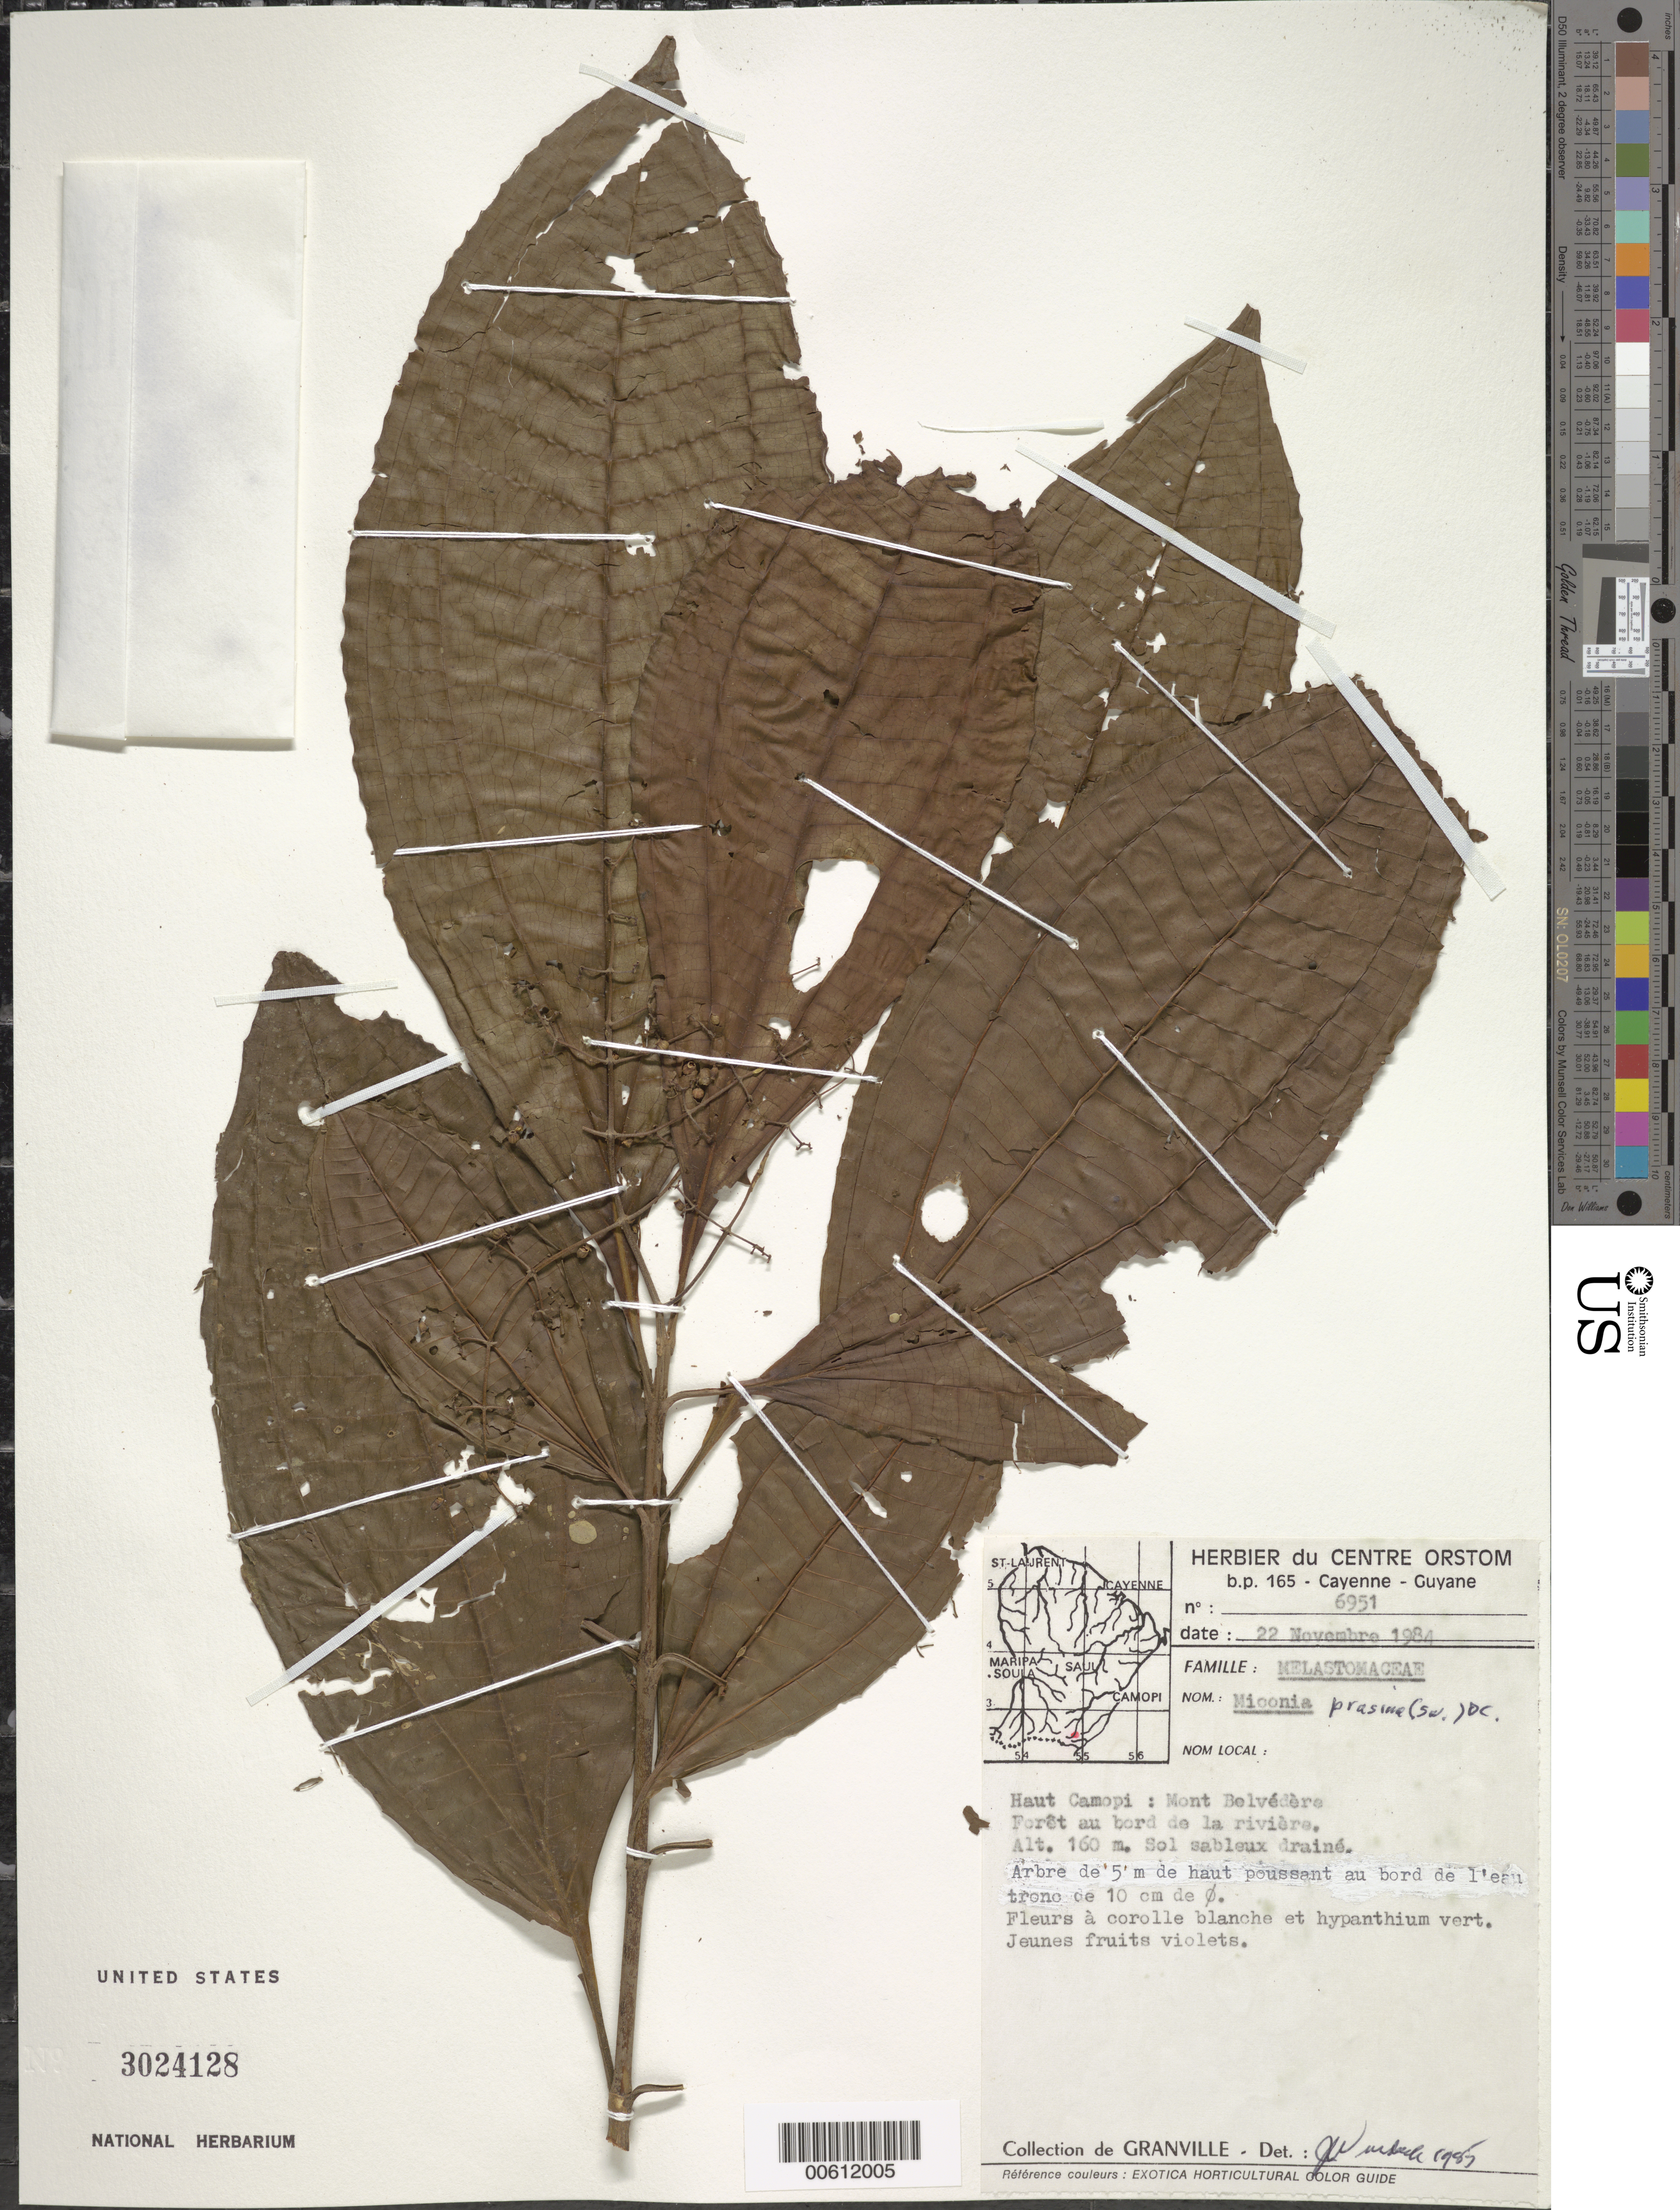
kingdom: Plantae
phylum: Tracheophyta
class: Magnoliopsida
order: Myrtales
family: Melastomataceae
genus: Miconia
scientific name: Miconia prasina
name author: (Sw.) DC.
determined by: Wurdack, John J., (US), US (UNITED STATES)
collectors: J.-J. de Granville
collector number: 6951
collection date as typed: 22-Nov-84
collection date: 1984-11-22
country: French Guiana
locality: Mont Belvédère, haute Camopi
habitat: Forêt au bord de la rivière; Sol sableux drainé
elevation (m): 160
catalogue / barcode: US 3024128